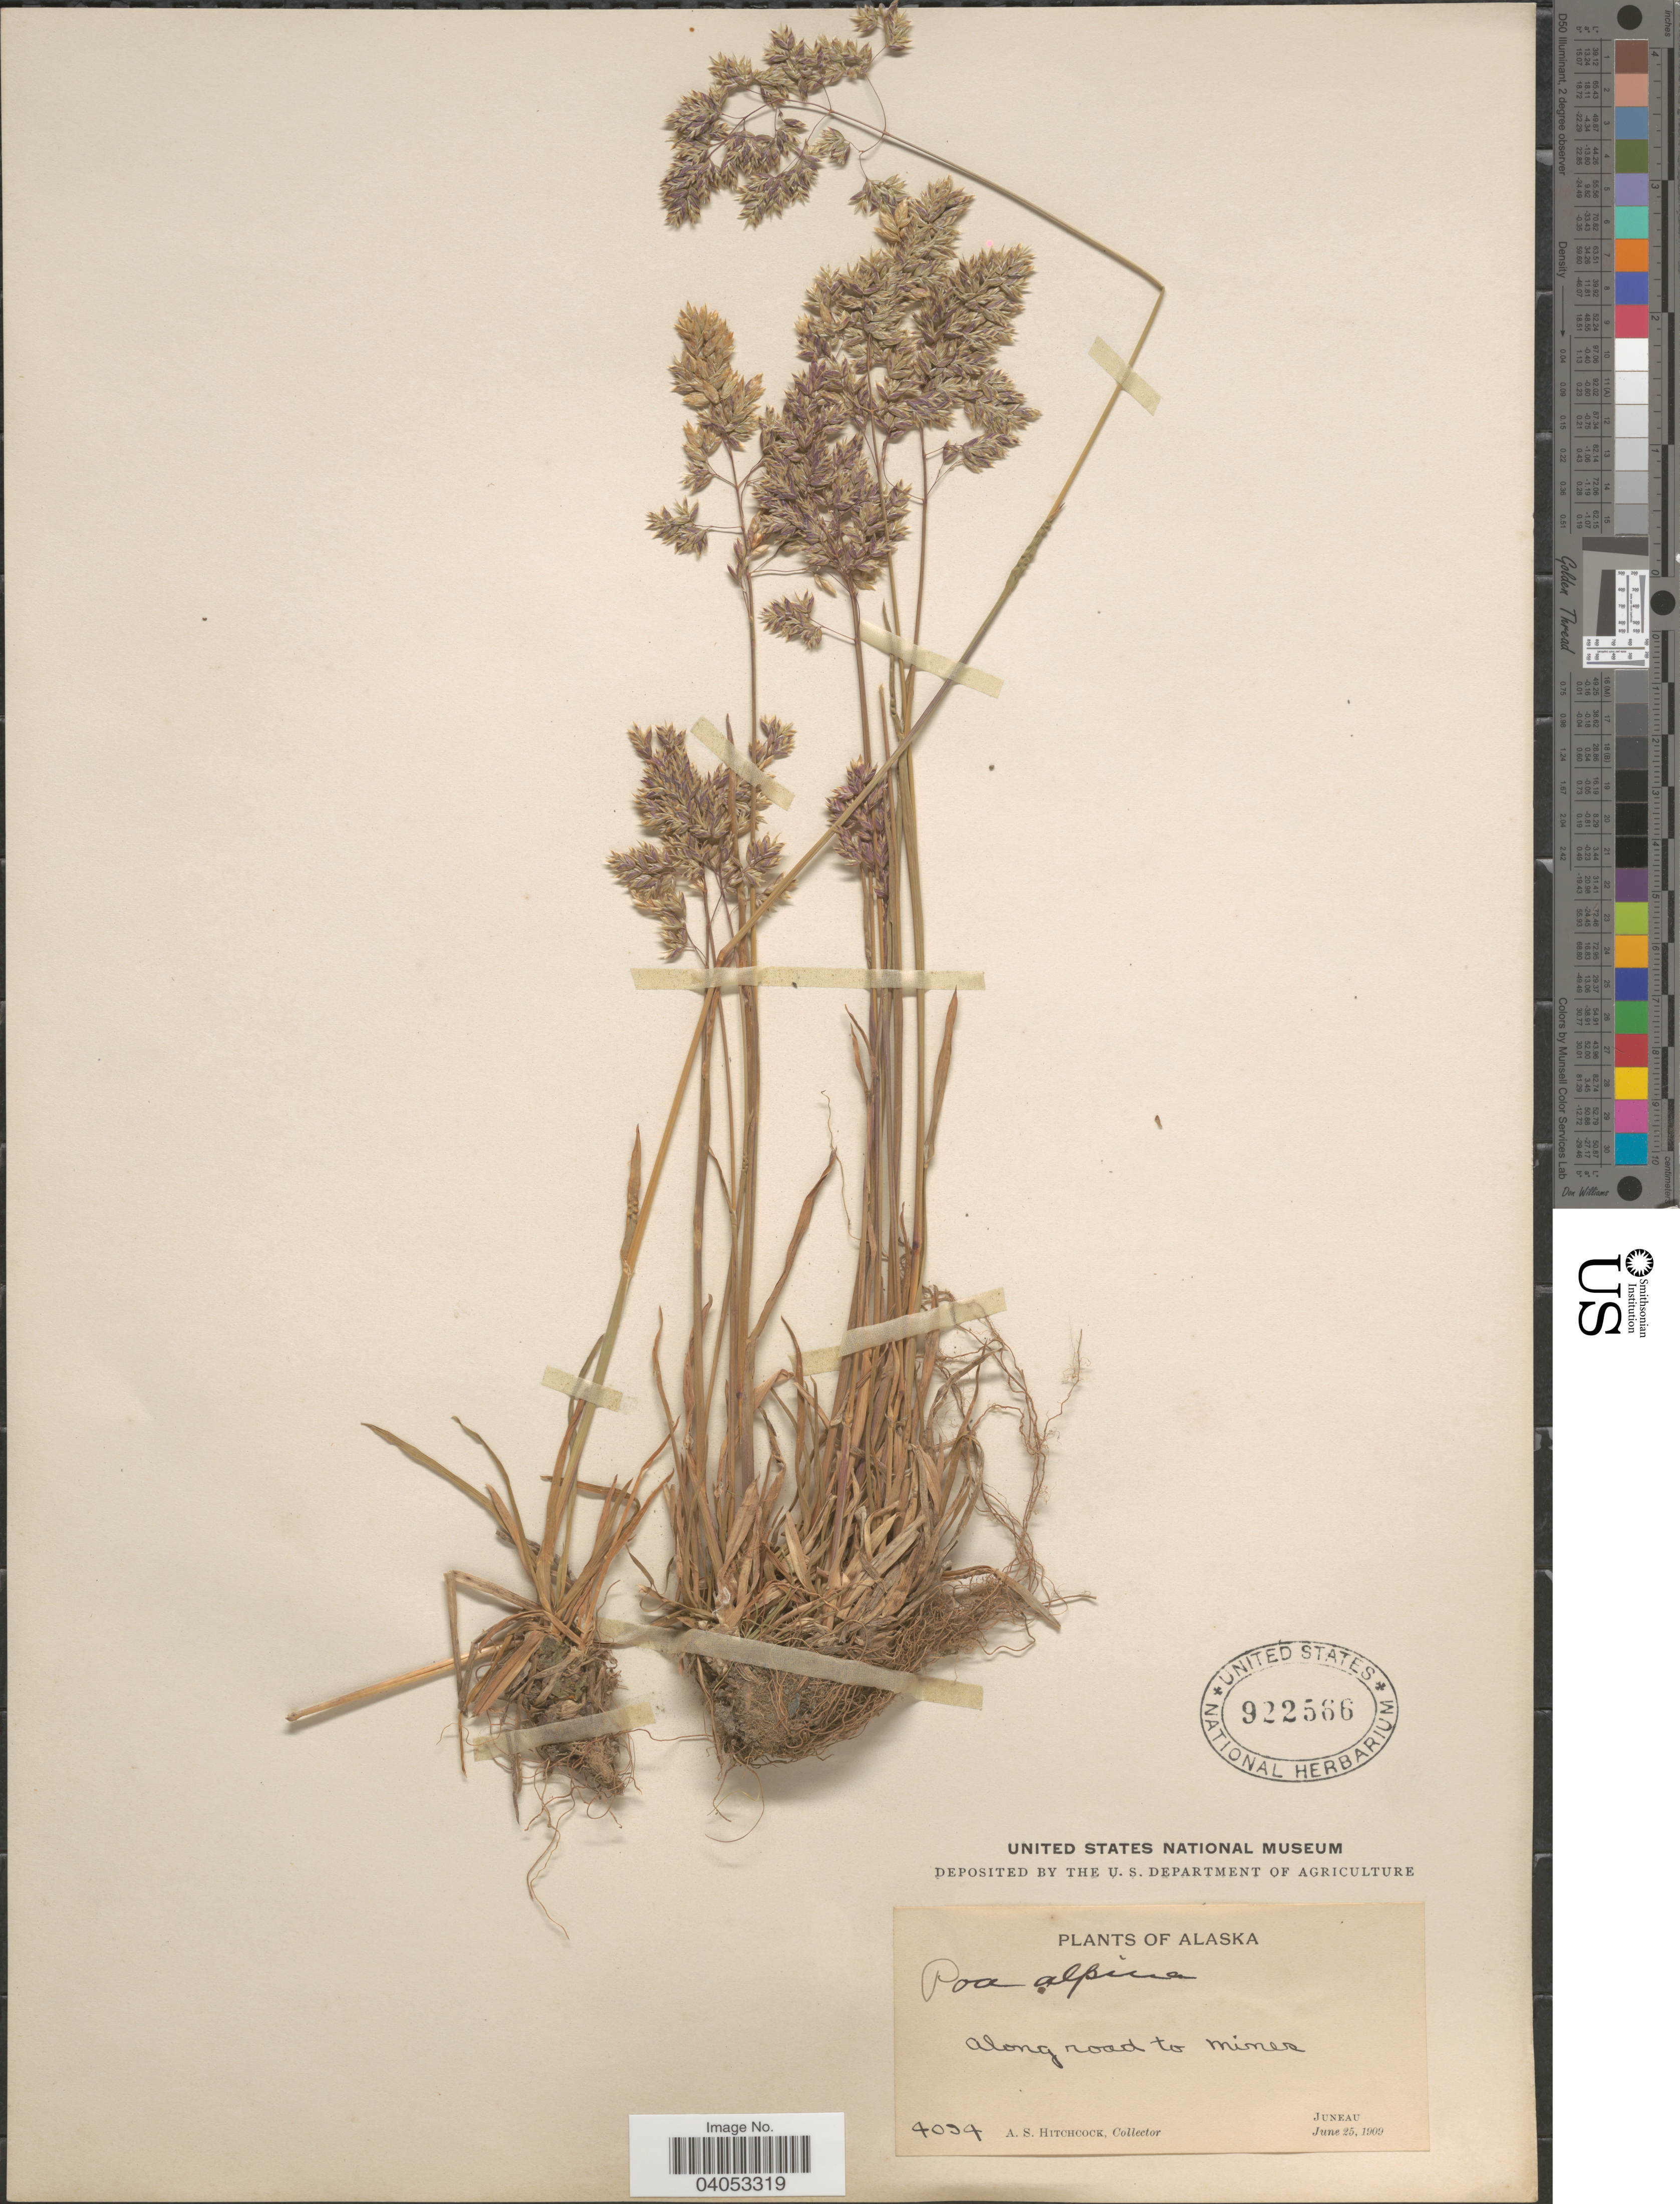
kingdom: Plantae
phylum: Tracheophyta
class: Liliopsida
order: Poales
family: Poaceae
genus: Poa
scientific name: Poa alpina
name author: L.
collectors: A. S. Hitchcock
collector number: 4034*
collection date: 1909-06-25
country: United States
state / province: Alaska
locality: Along road to mines, Juneau.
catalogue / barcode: US 922566